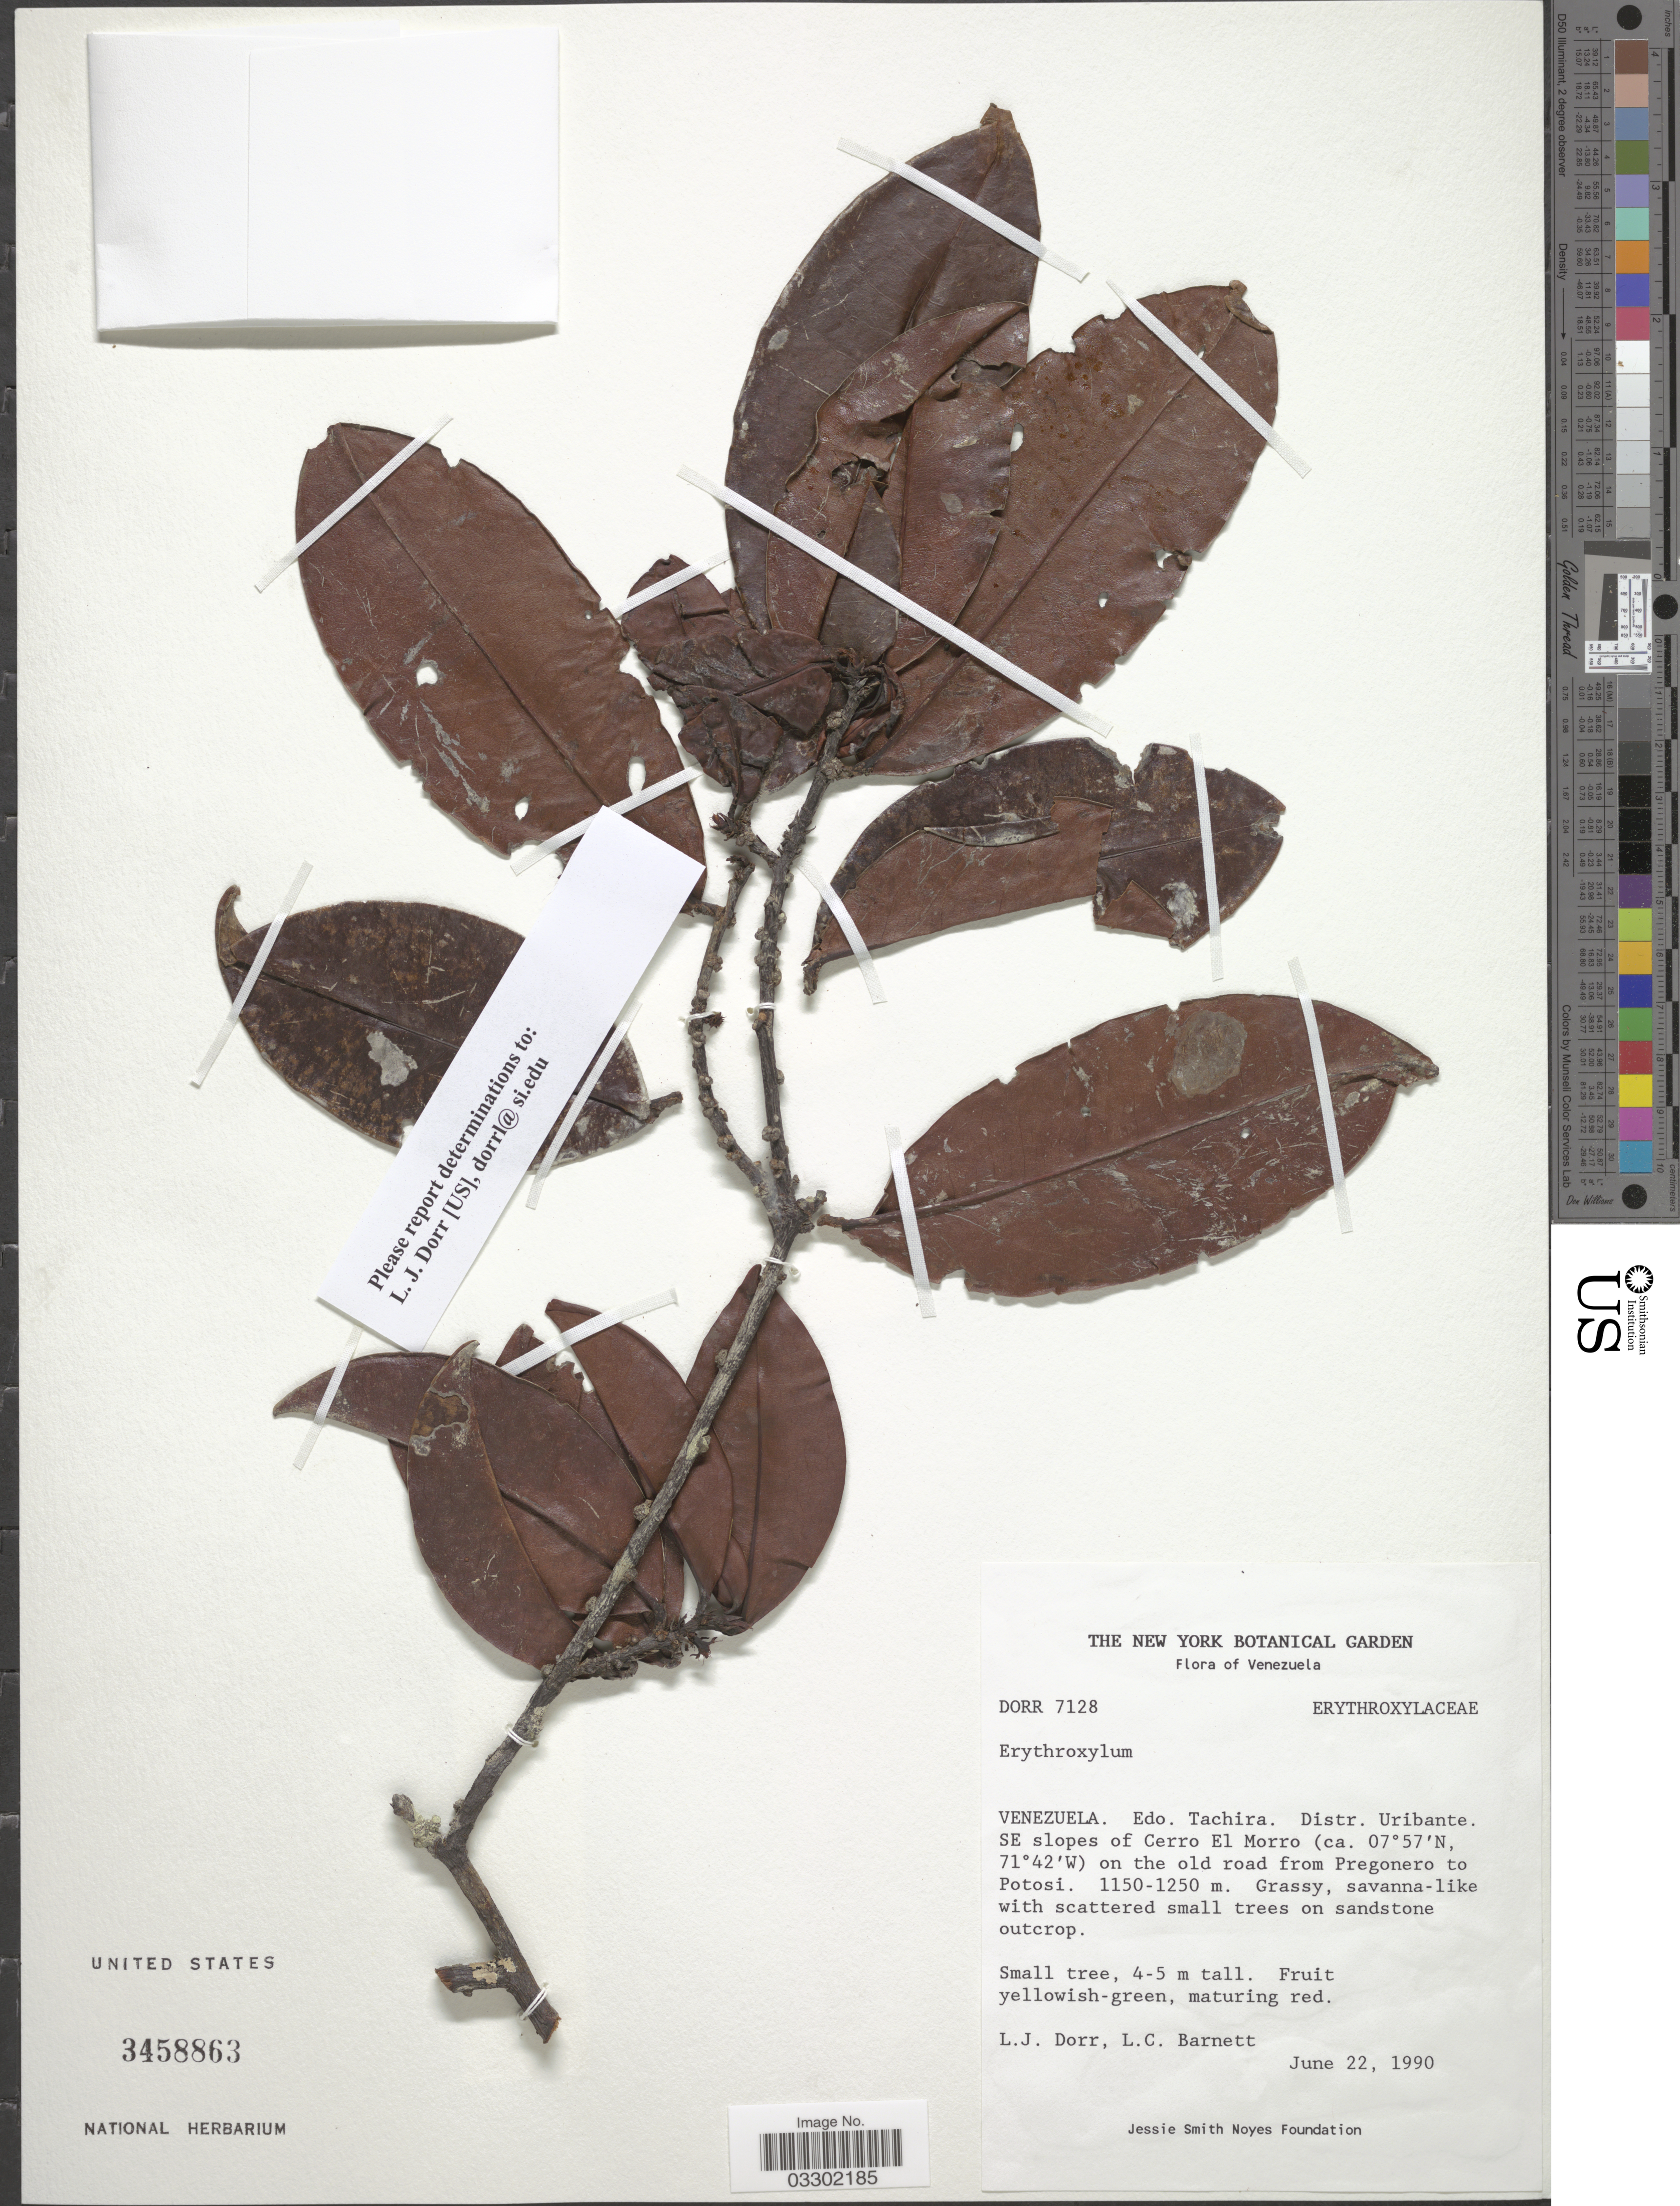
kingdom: Plantae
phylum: Tracheophyta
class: Magnoliopsida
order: Malpighiales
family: Erythroxylaceae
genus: Erythroxylum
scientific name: Erythroxylum sp.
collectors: L. J. Dorr & L. C. Barnett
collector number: DORR7128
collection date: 1990-06-22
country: Venezuela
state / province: Táchira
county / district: Uribante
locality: SE slopes of Cerro El Morro on the old road from Pregonero to Potosi.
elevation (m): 1150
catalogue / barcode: US 3458863